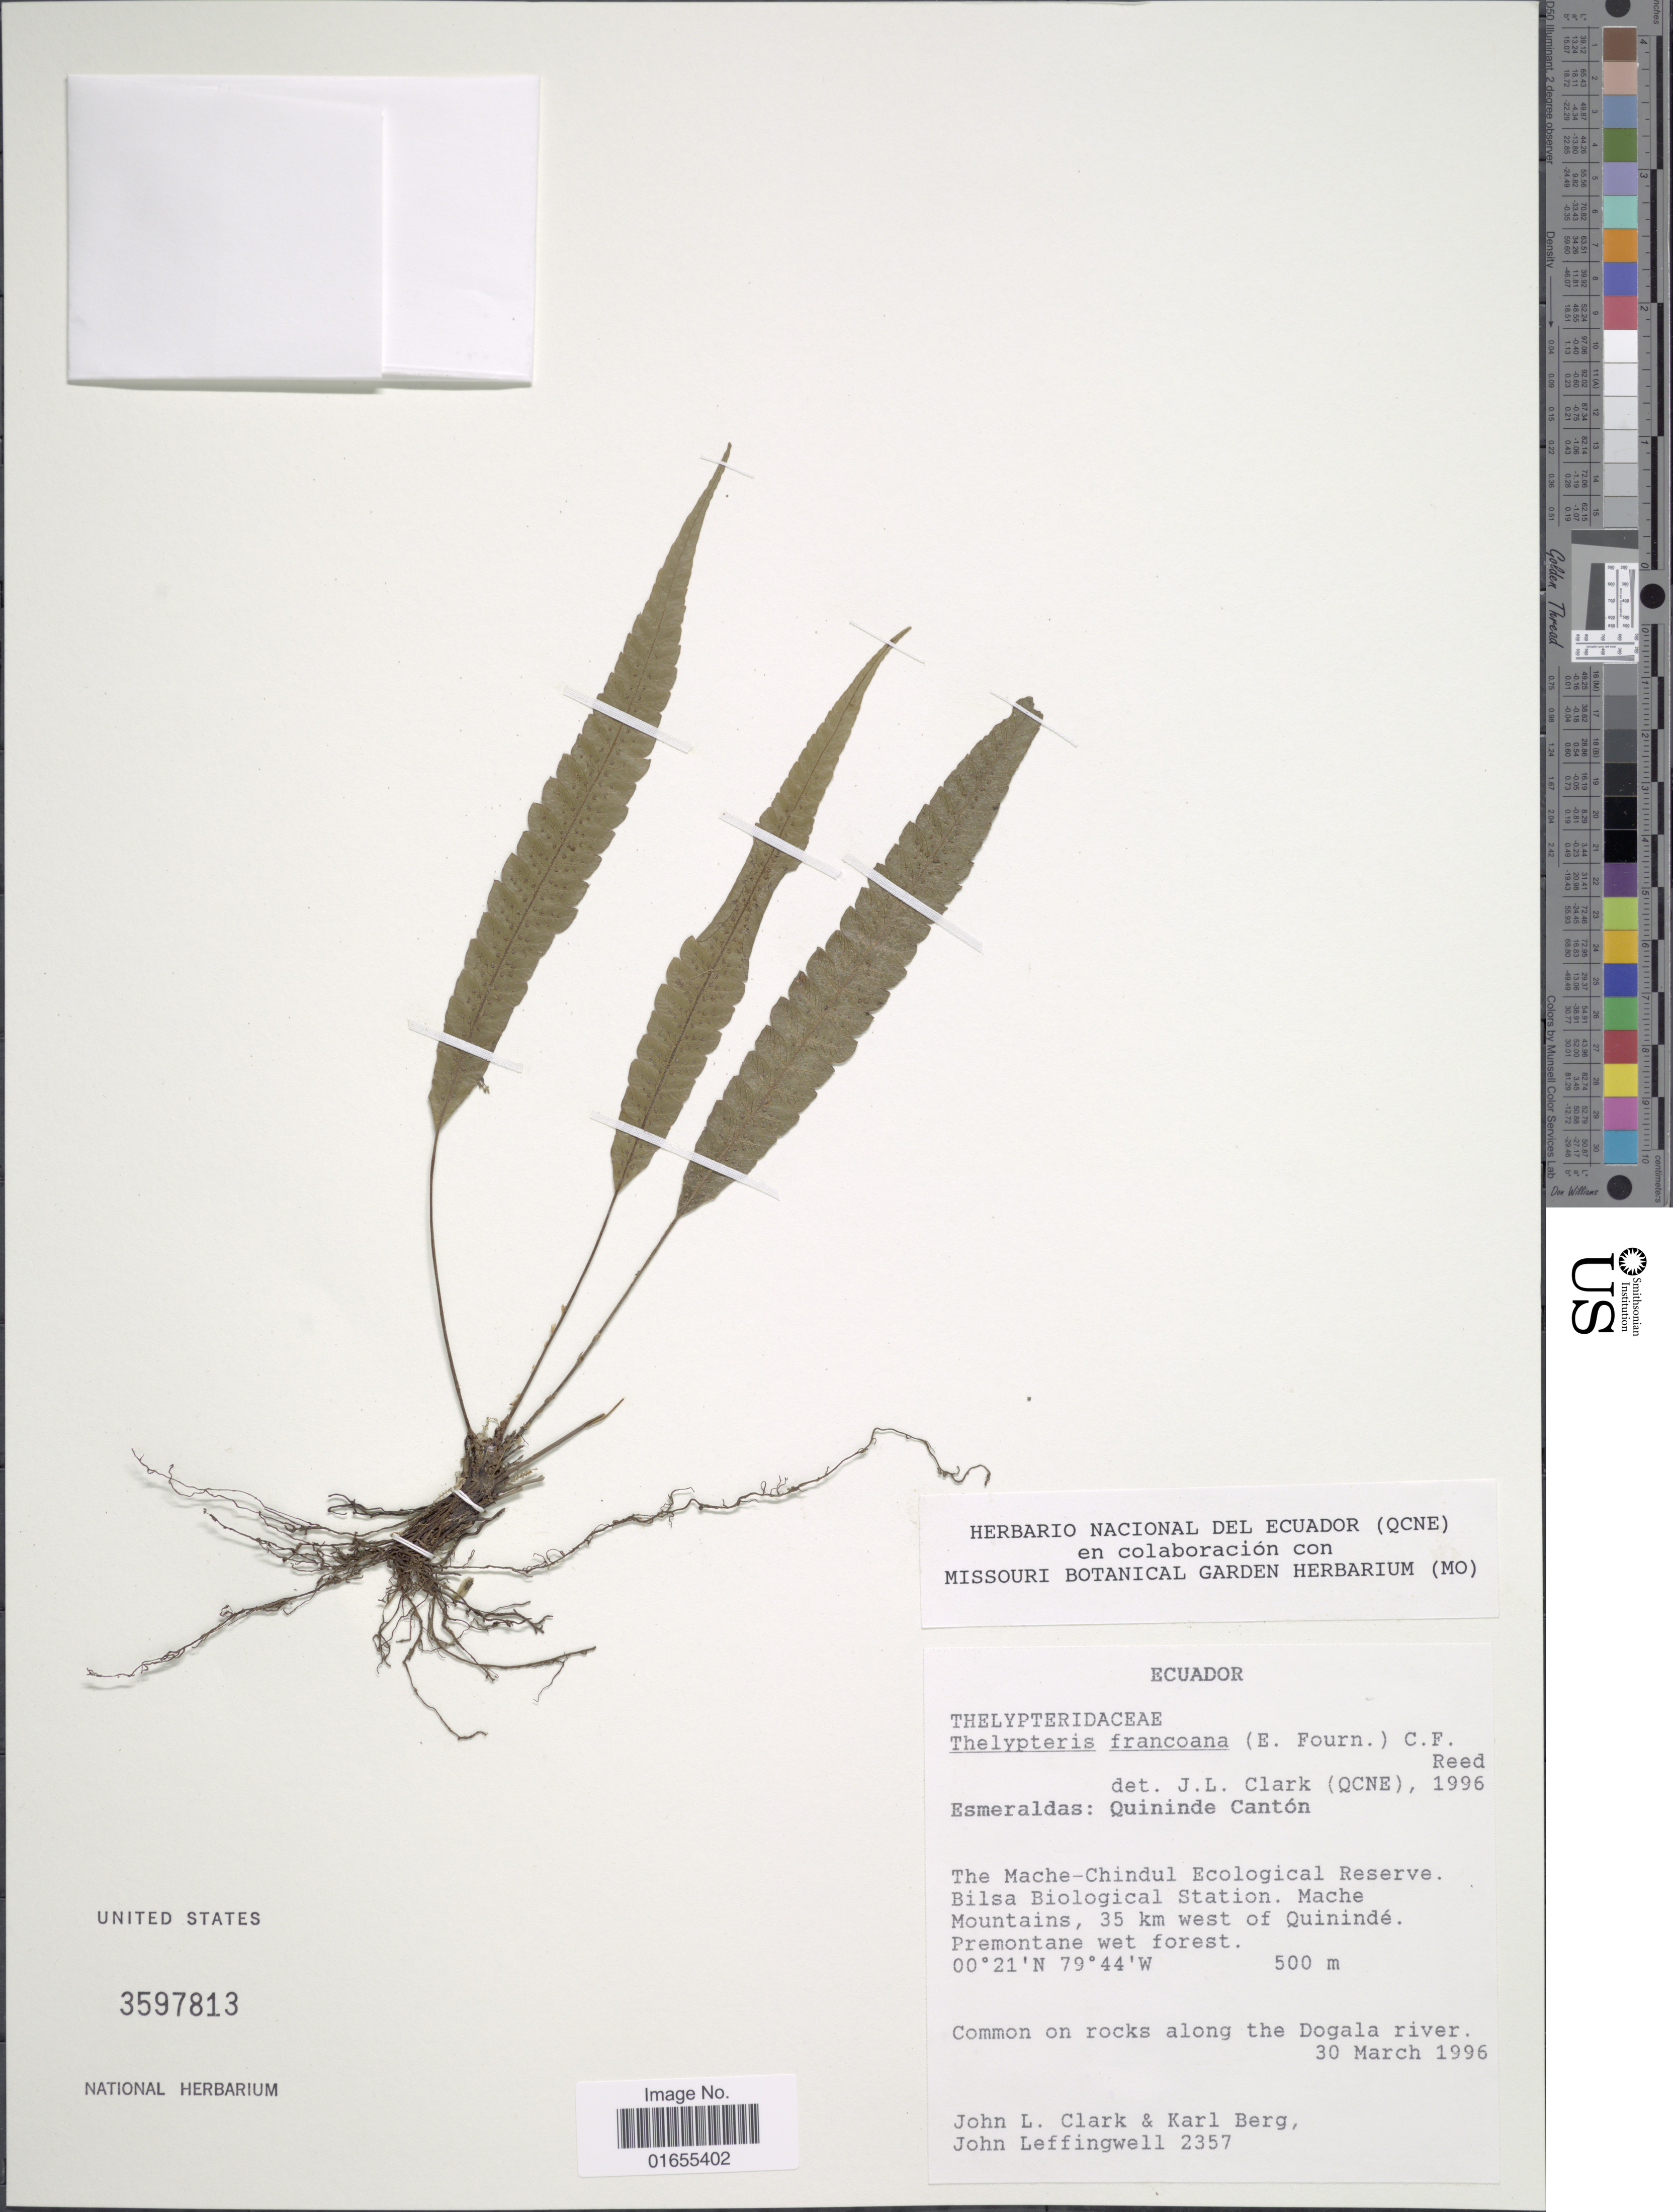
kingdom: Plantae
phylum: Tracheophyta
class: Polypodiopsida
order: Polypodiales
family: Thelypteridaceae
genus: Goniopteris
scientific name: Goniopteris francoana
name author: (E. Fourn.) Á. Löve & D. Löve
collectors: J. L. Clark, K. Berg & J. Leffingwell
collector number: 2357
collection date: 1996-03-30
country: Ecuador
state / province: Esmeraldas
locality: Quininde Canton, The Mache - Chindul Ecological Reserve. Bilsa Biological Station. Mache Mountains, 35 km west of Quininde. Premontane wet forest. Common on rocks along the Dogala river.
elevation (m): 500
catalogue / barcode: US 3597813